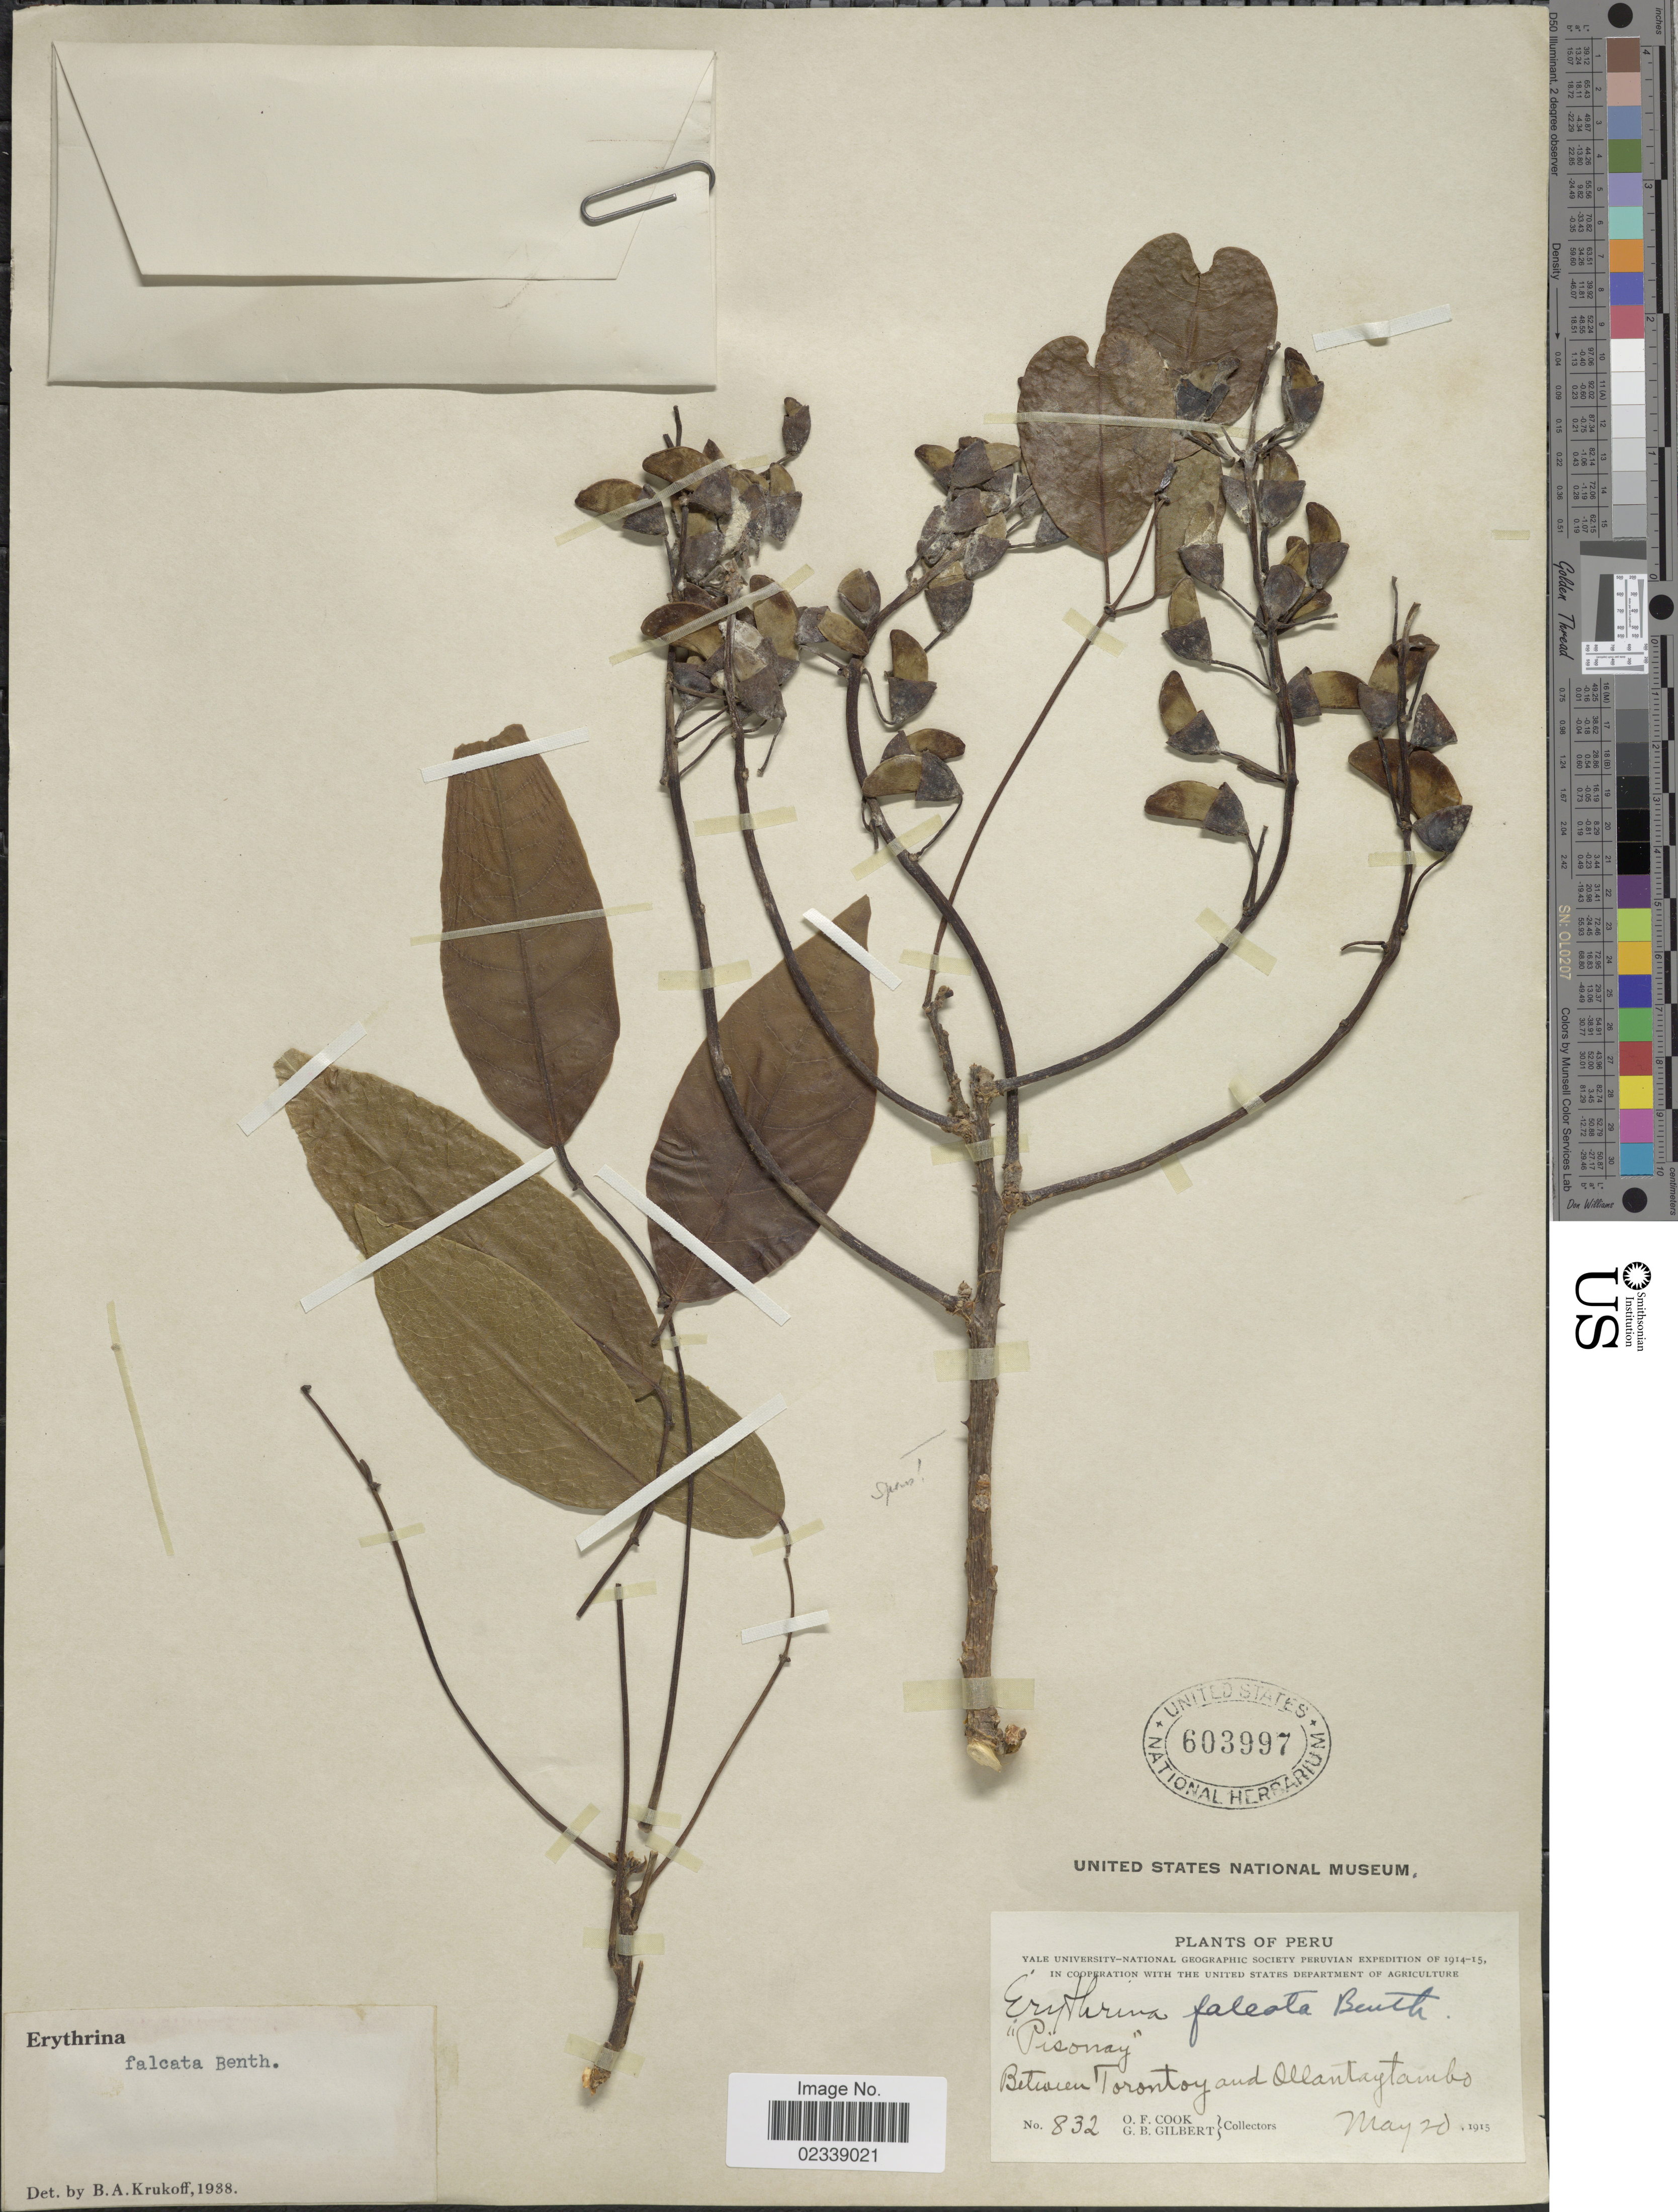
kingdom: Plantae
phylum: Tracheophyta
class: Magnoliopsida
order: Fabales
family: Fabaceae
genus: Erythrina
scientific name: Erythrina falcata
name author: Benth.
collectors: O. F. Cook & G. B. Gilbert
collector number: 832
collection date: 1915-05-20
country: Peru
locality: Between Torontoy and Ollantaytambo.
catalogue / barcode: US 603997